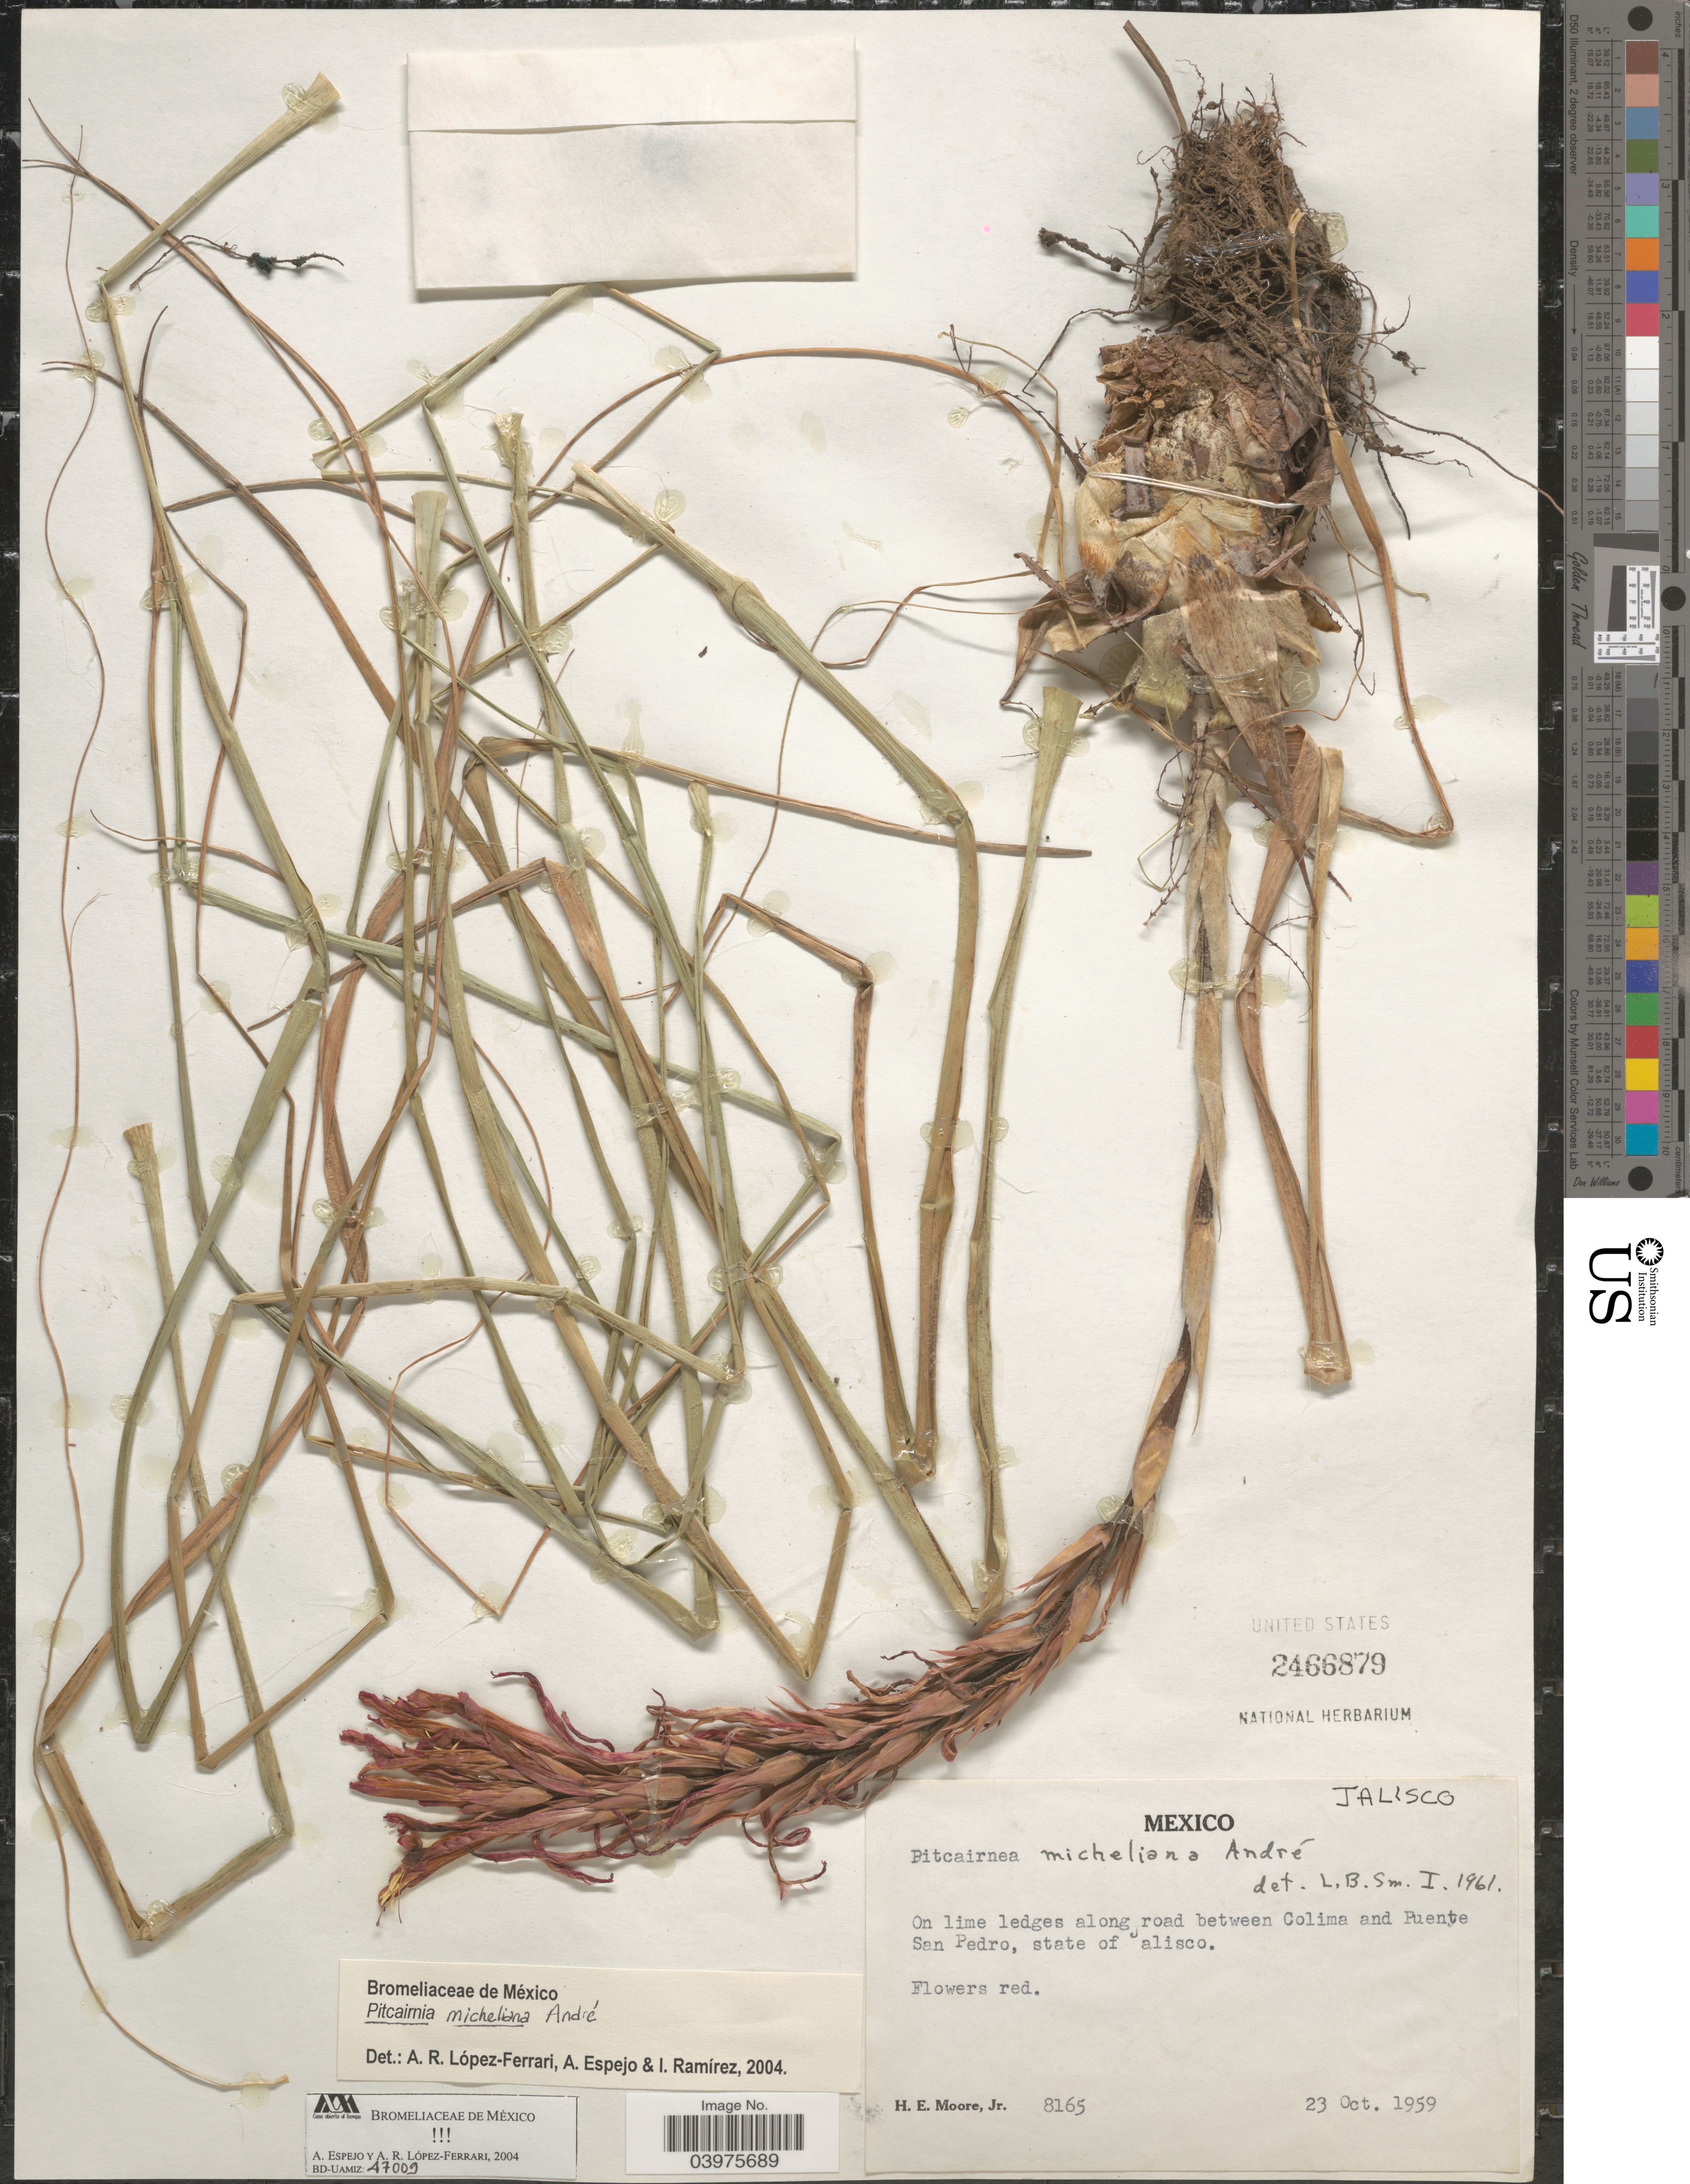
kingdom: Plantae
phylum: Tracheophyta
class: Liliopsida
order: Poales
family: Bromeliaceae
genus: Pitcairnia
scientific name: Pitcairnia micheliana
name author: André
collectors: H. Moore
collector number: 8165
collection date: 1959-10-23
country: Mexico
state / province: Jalisco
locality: On lime ledges along road between Colima and Puente San Pedro.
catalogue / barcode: US 2466879